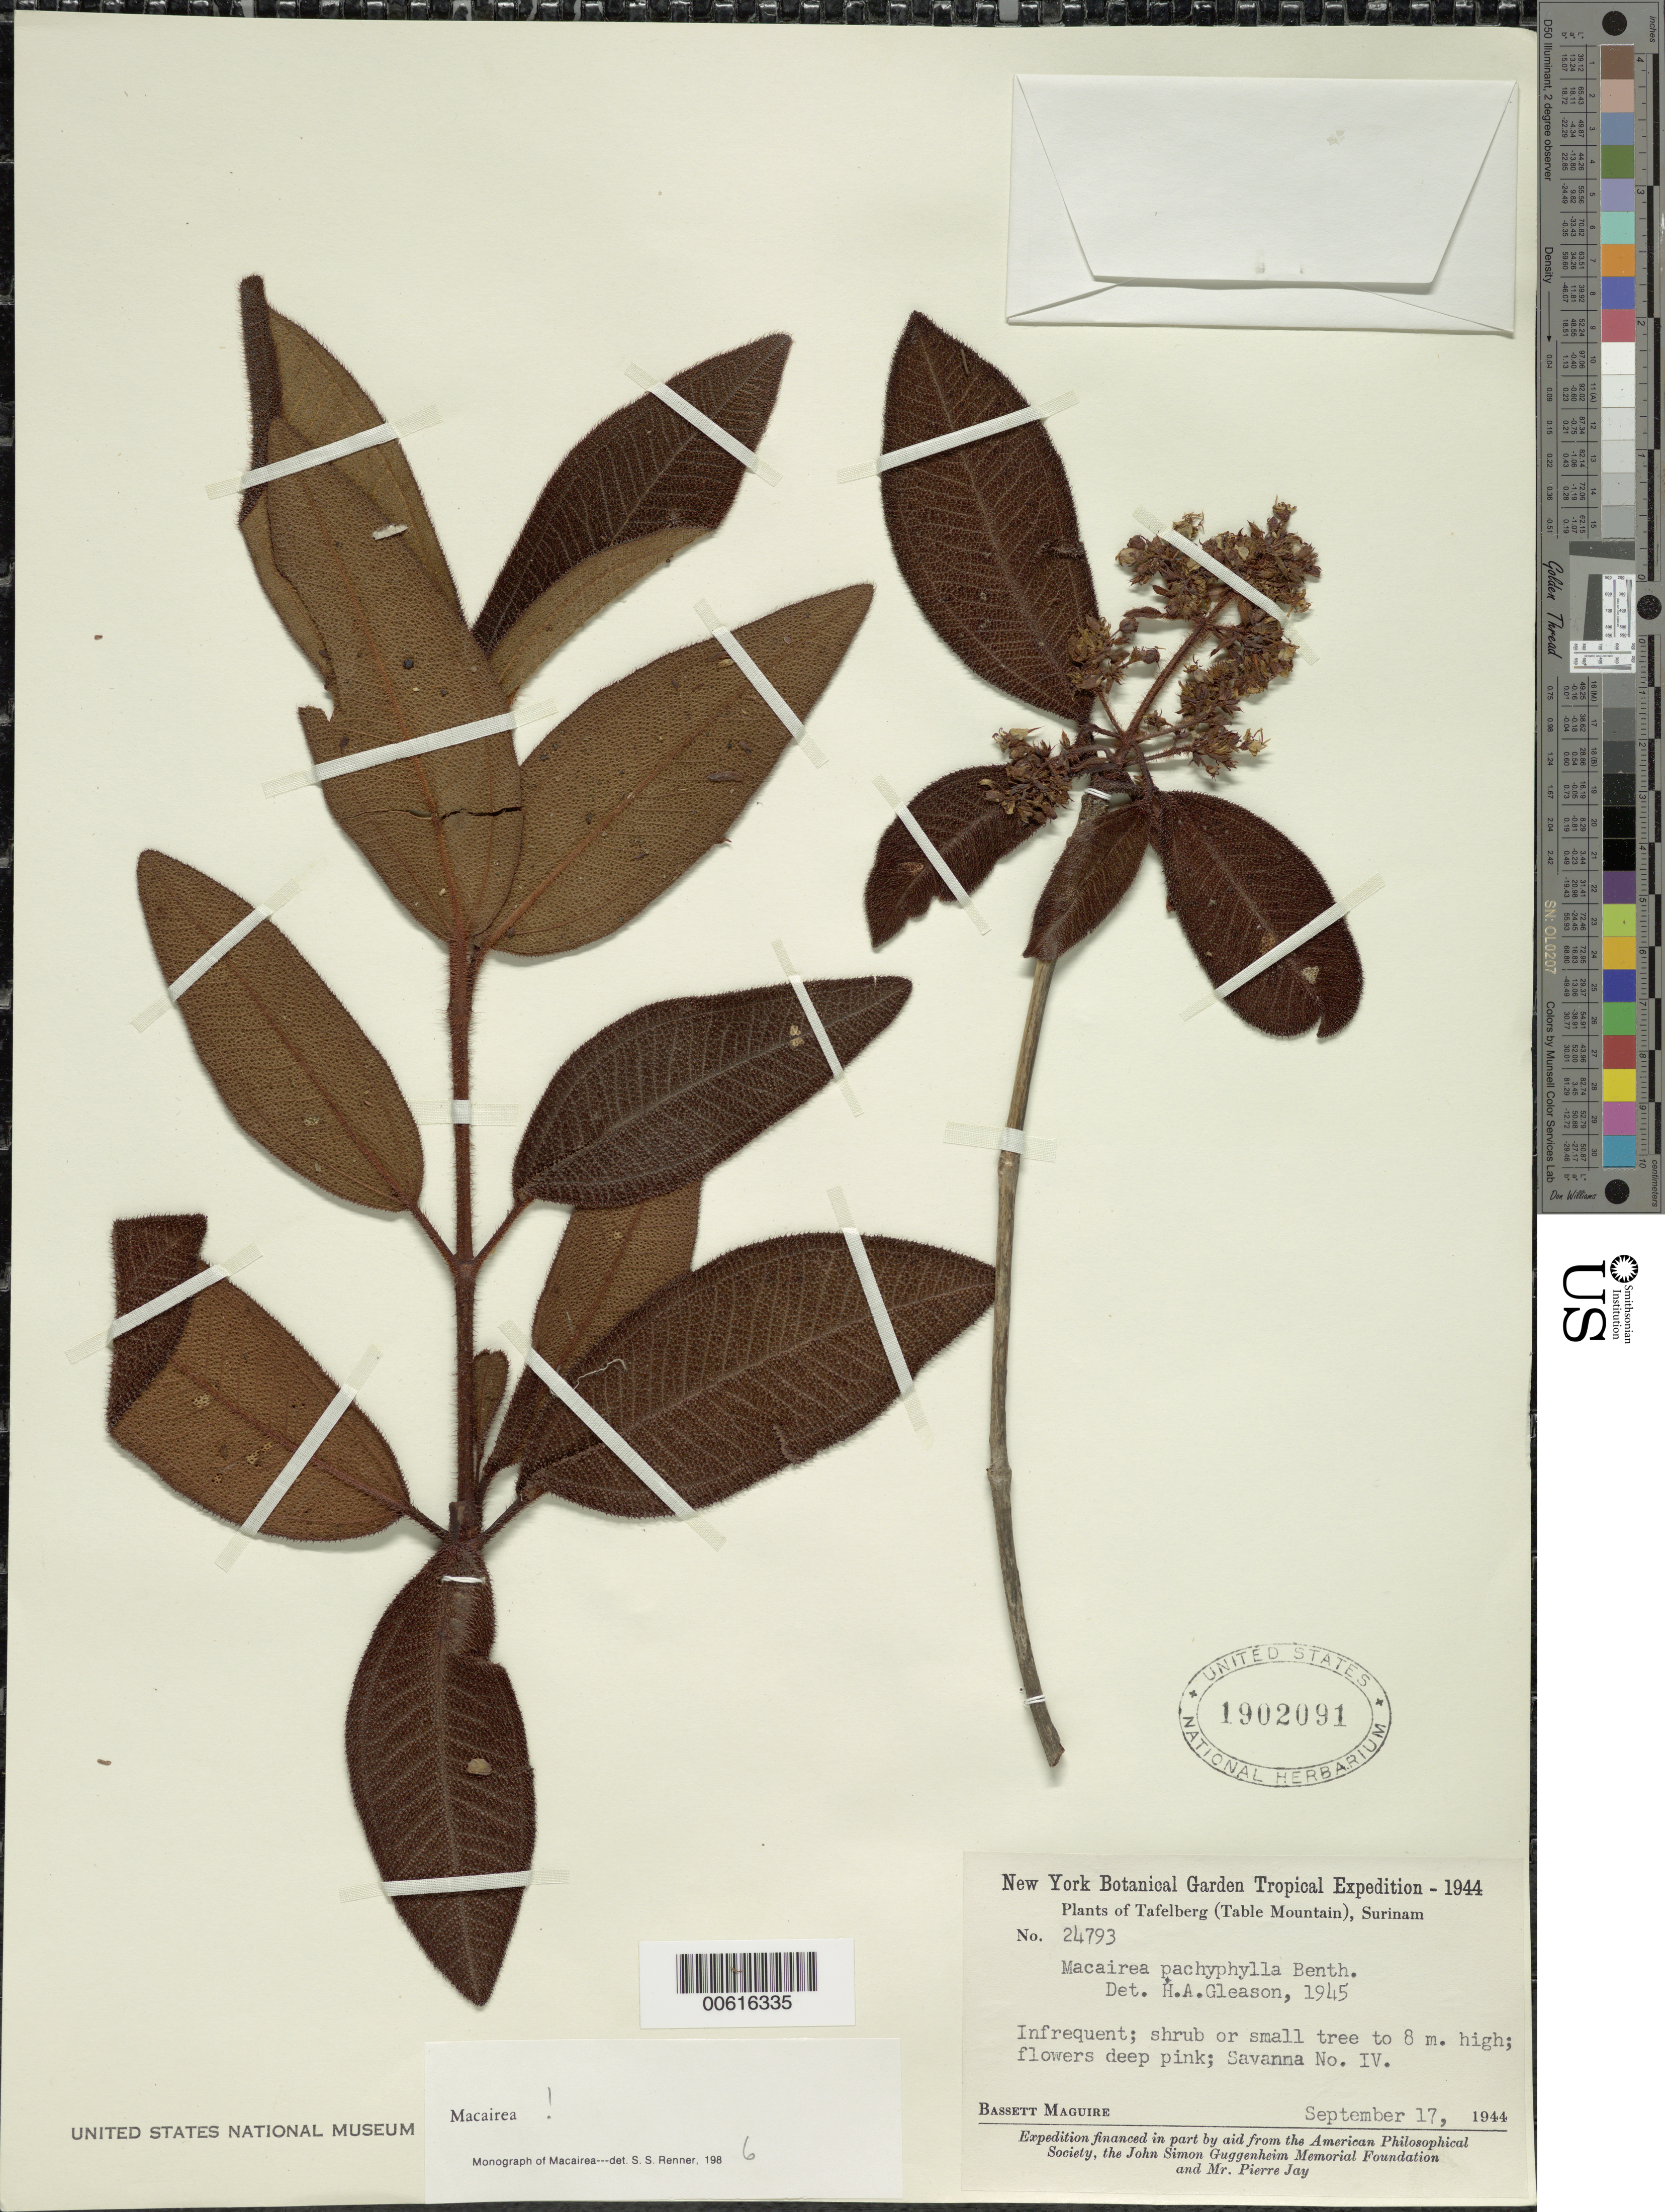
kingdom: Plantae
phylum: Tracheophyta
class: Magnoliopsida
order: Myrtales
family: Melastomataceae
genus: Macairea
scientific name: Macairea pachyphylla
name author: Benth.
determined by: Renner, S. S.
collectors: B. Maguire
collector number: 24793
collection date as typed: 17-Sep-44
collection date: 1944-09-17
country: Suriname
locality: Tafelberg (Table Mountain), Savanna IV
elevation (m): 495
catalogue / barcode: US 1902091